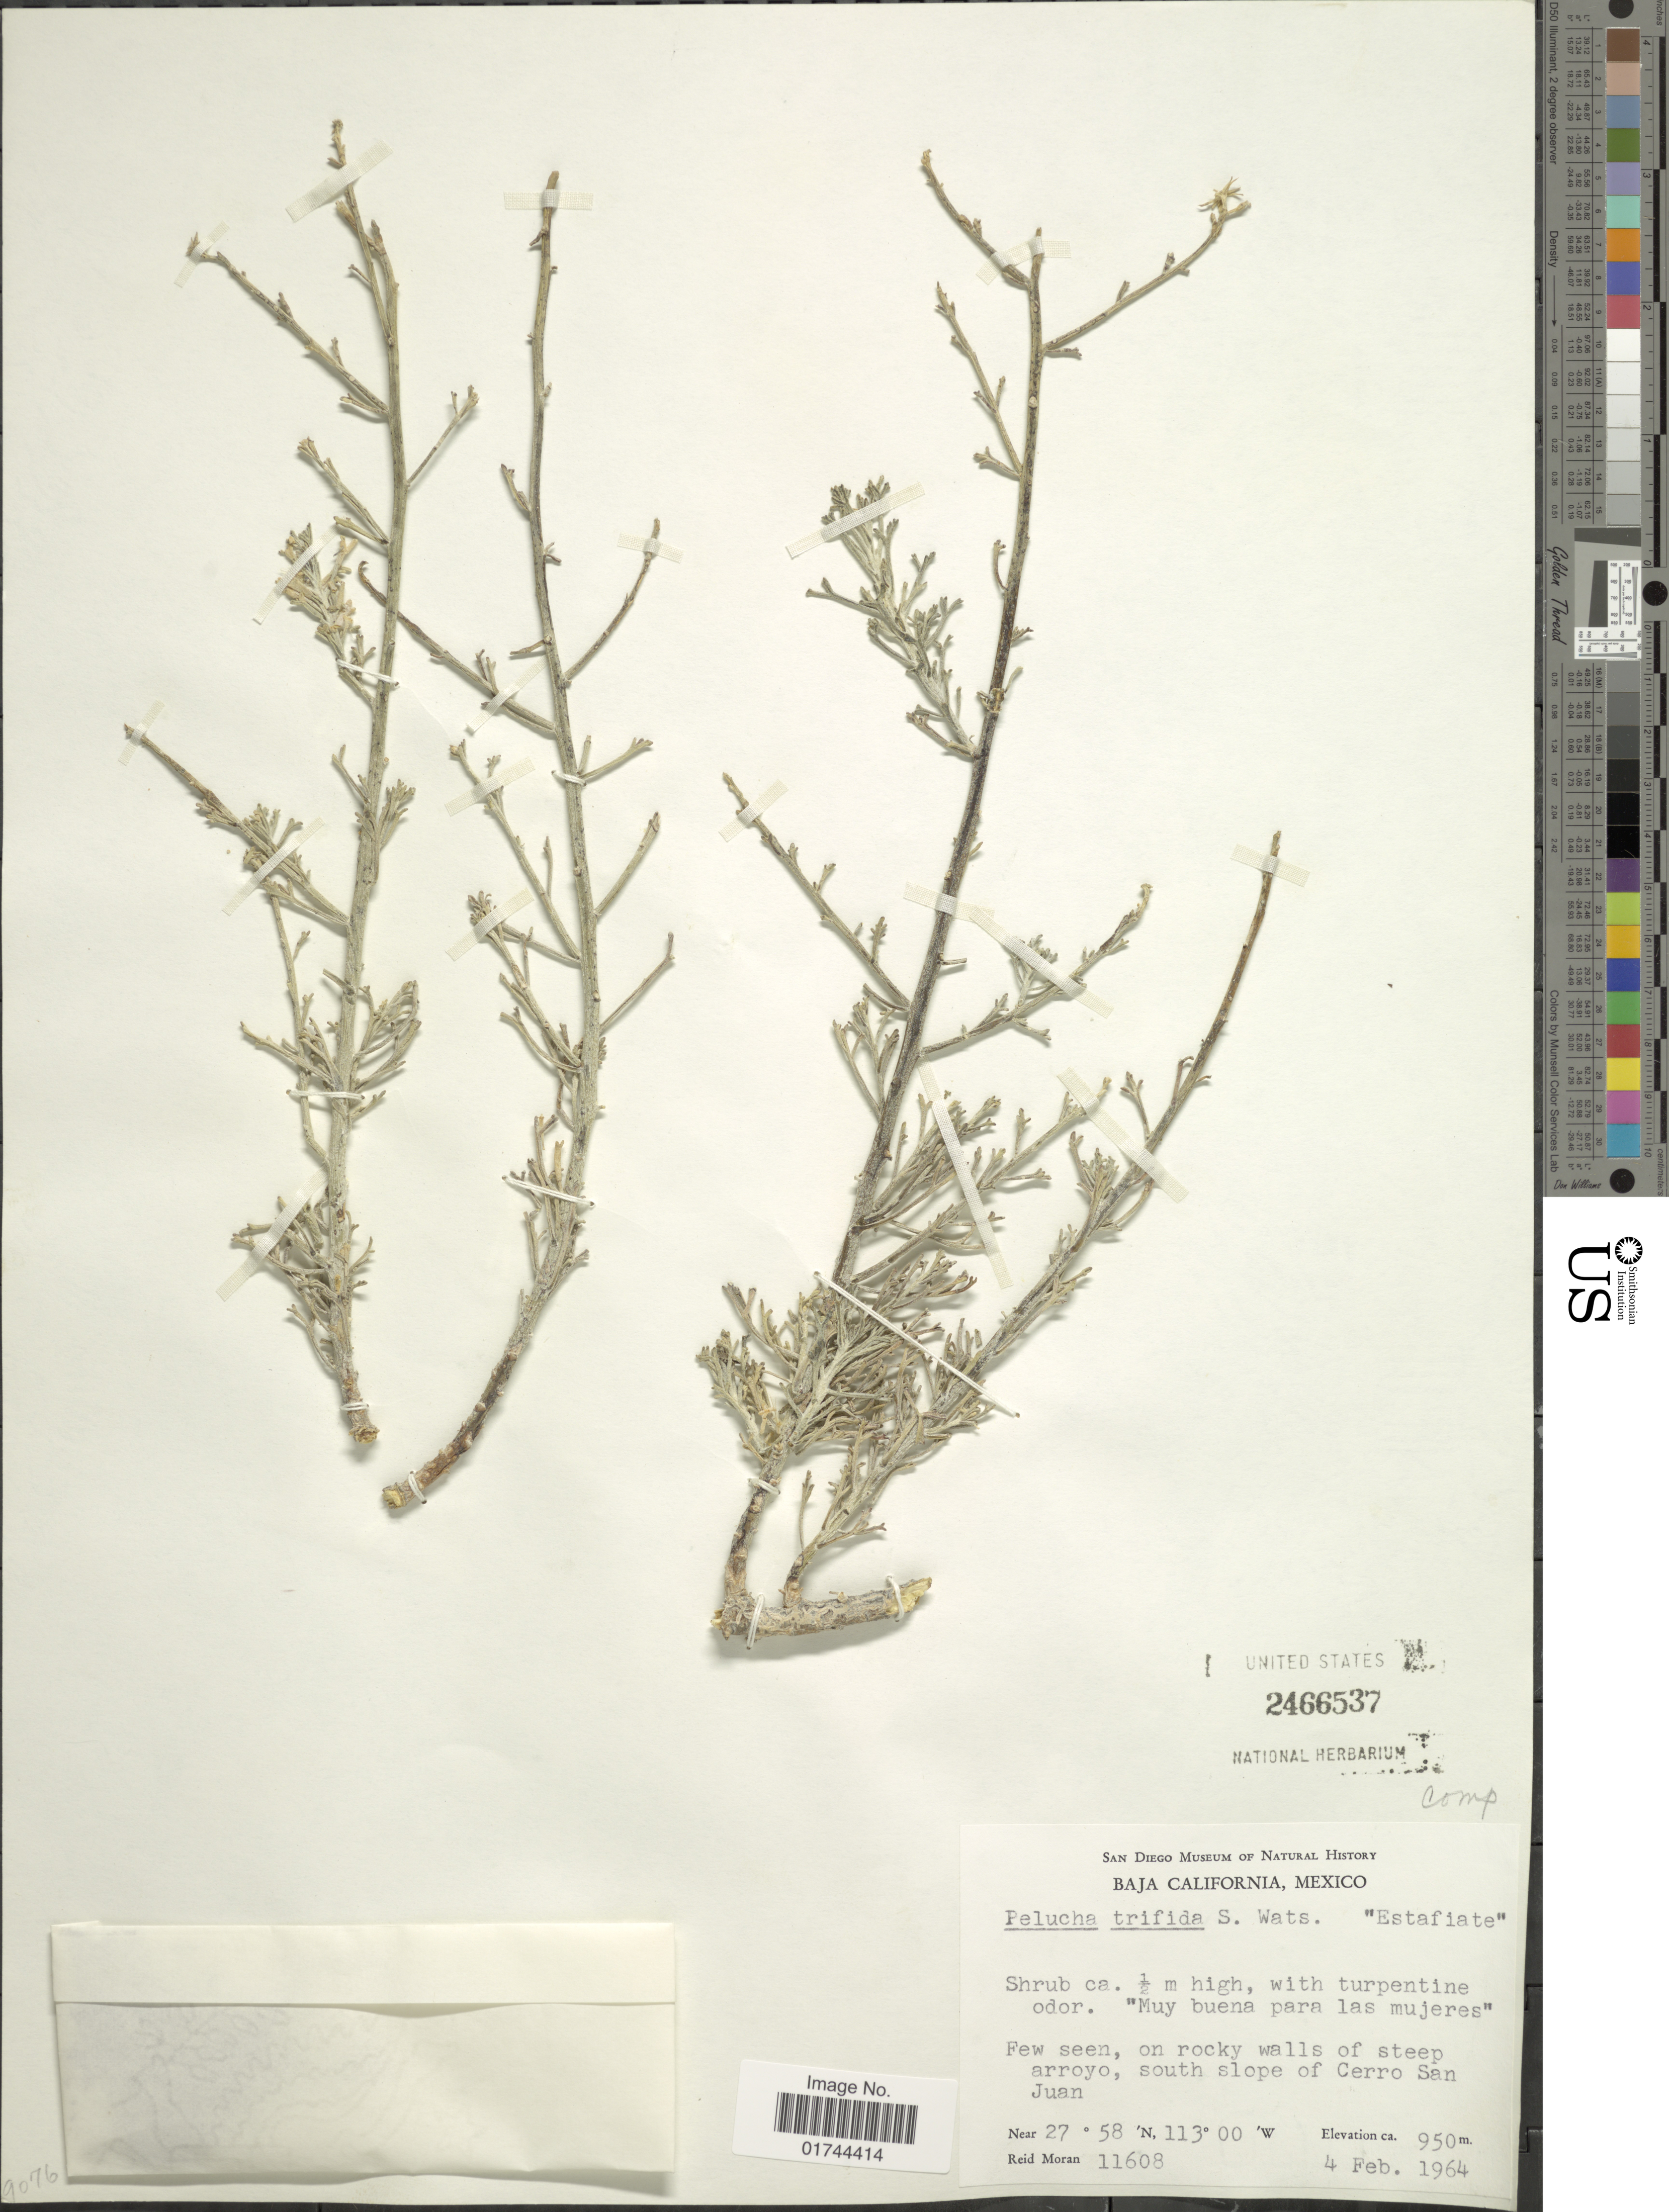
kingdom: Plantae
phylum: Tracheophyta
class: Magnoliopsida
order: Asterales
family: Asteraceae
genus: Pelucha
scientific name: Pelucha trifida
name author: S. Watson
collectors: R. V. Moran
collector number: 11608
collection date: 1964-02-04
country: Mexico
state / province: Baja California Sur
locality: South slope of Cerro San Juan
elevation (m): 950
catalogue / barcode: US 2466537